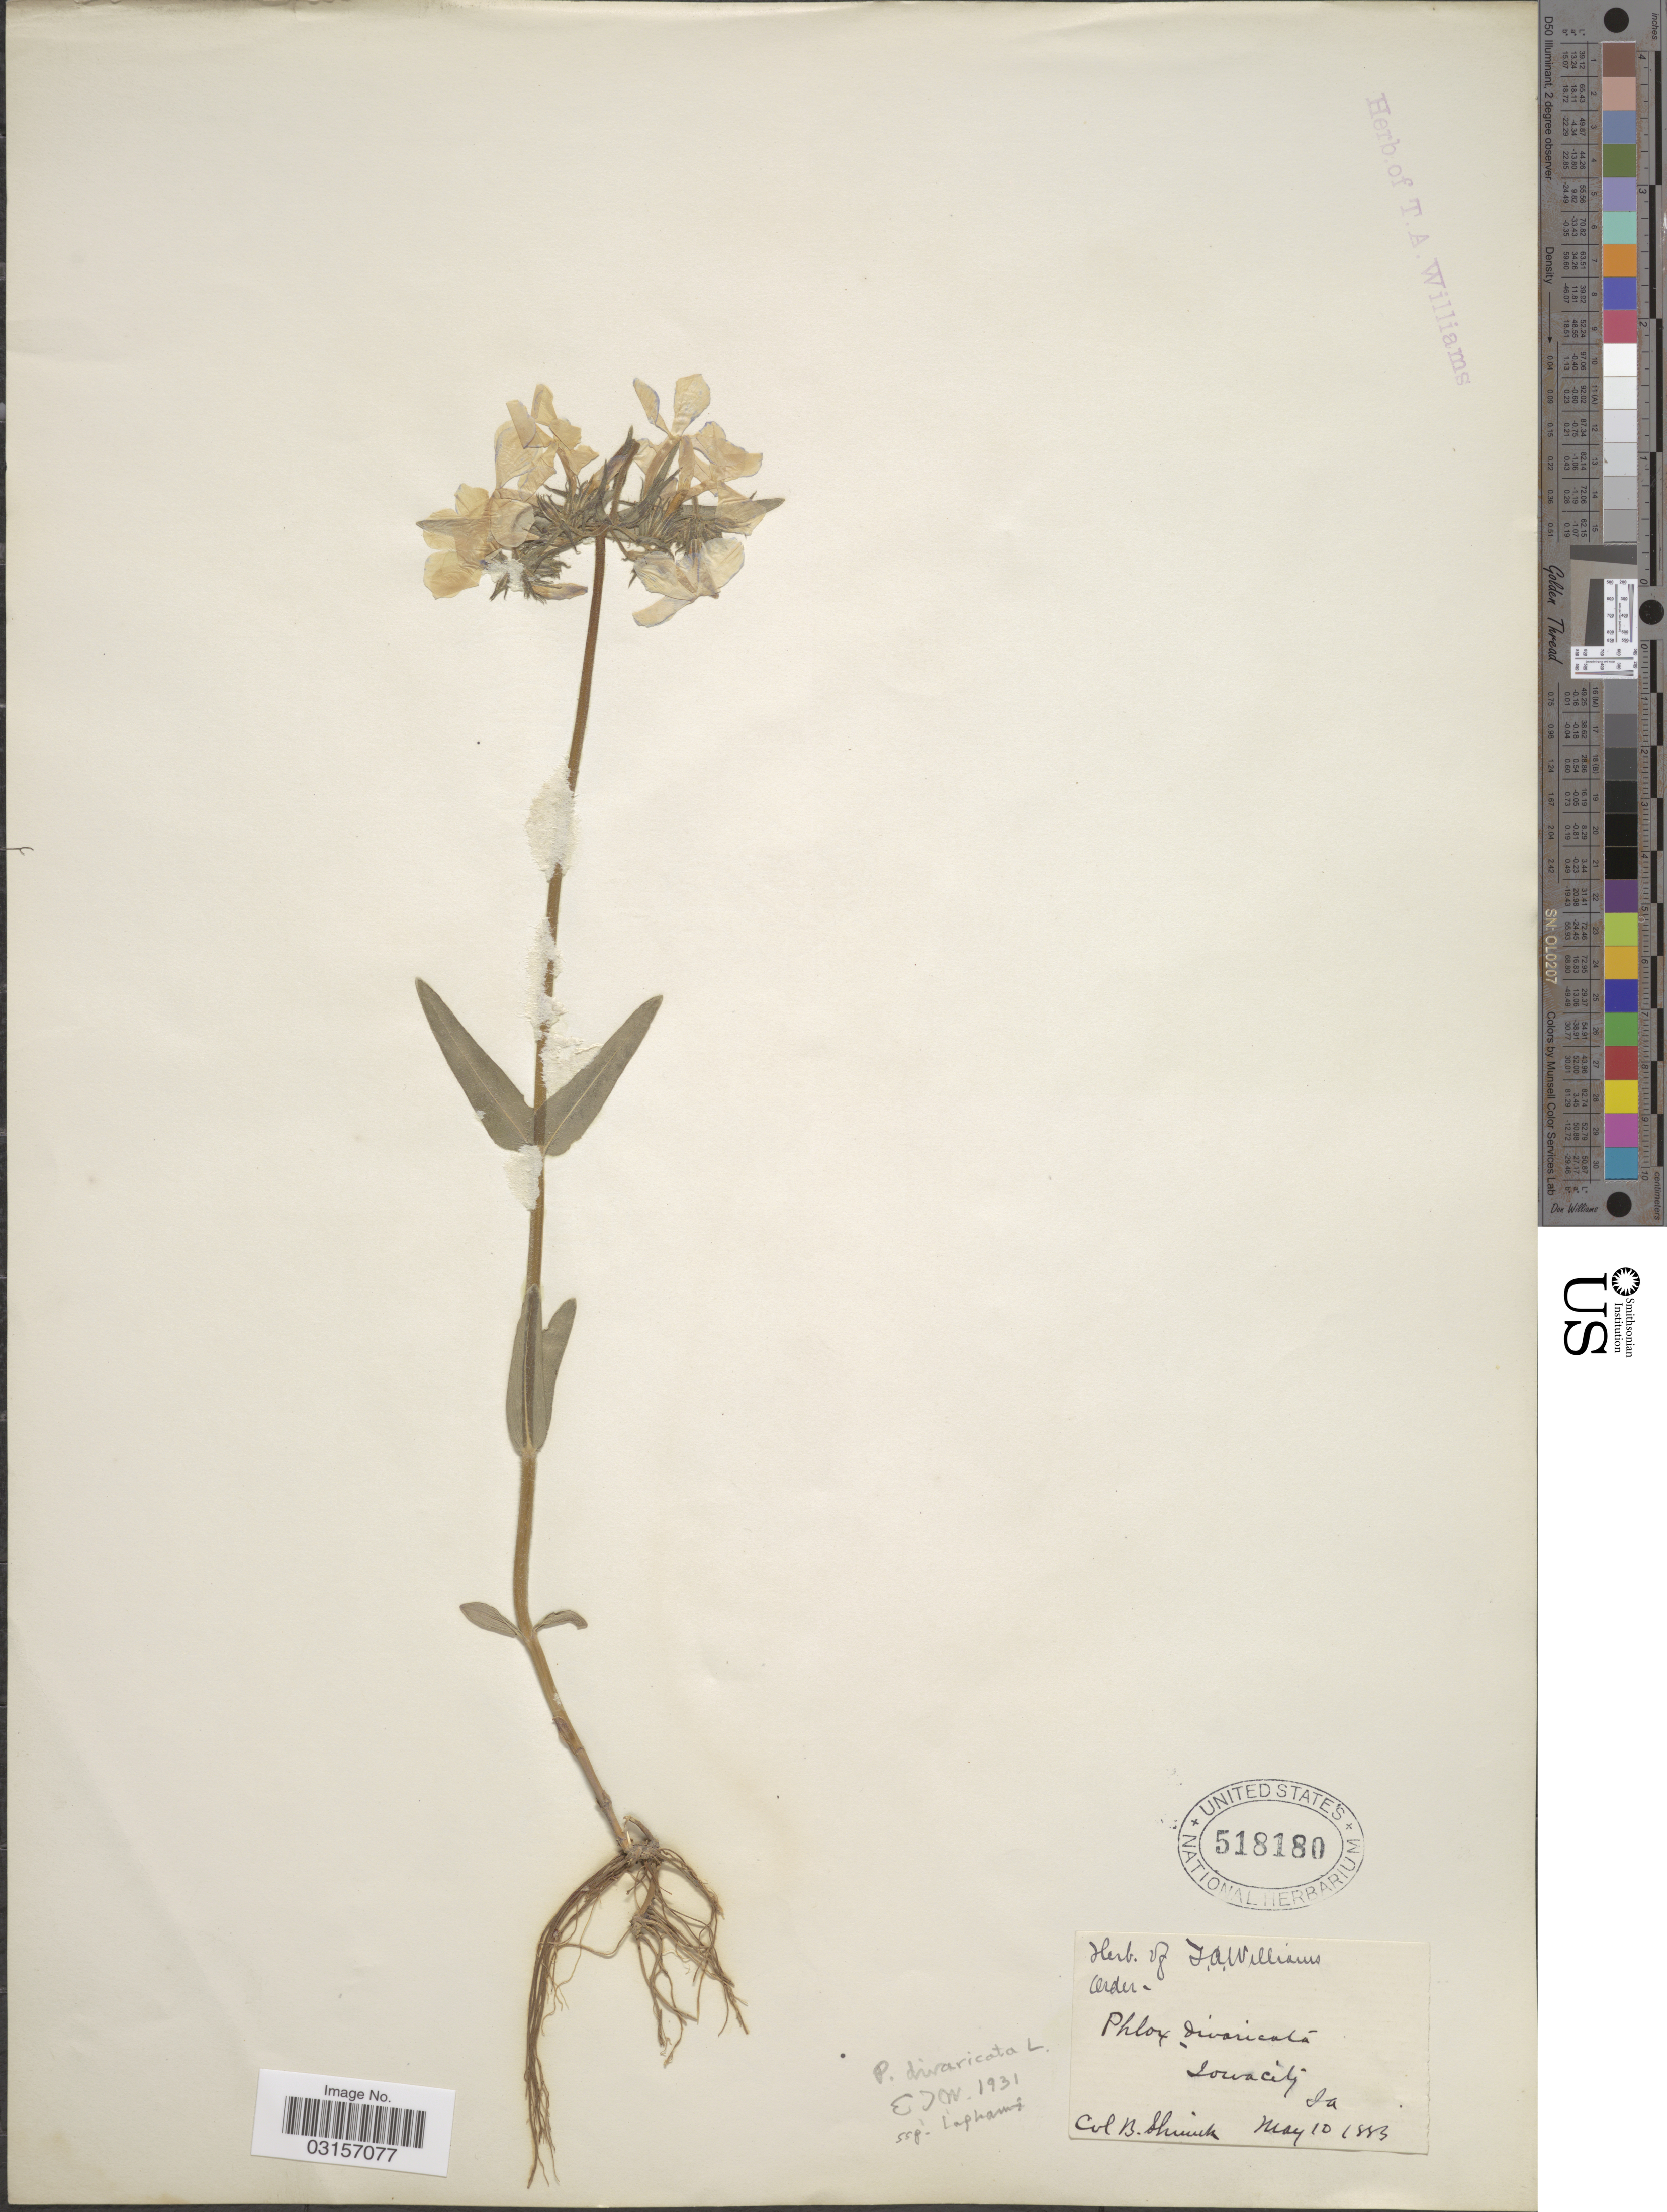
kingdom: Plantae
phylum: Tracheophyta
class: Magnoliopsida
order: Ericales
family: Polemoniaceae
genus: Phlox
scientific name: Phlox divaricata subsp. laphamii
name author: (Alph. Wood) Wherry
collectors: B. Shimek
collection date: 1883-05-10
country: United States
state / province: Iowa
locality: Iowa City.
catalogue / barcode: US 518180